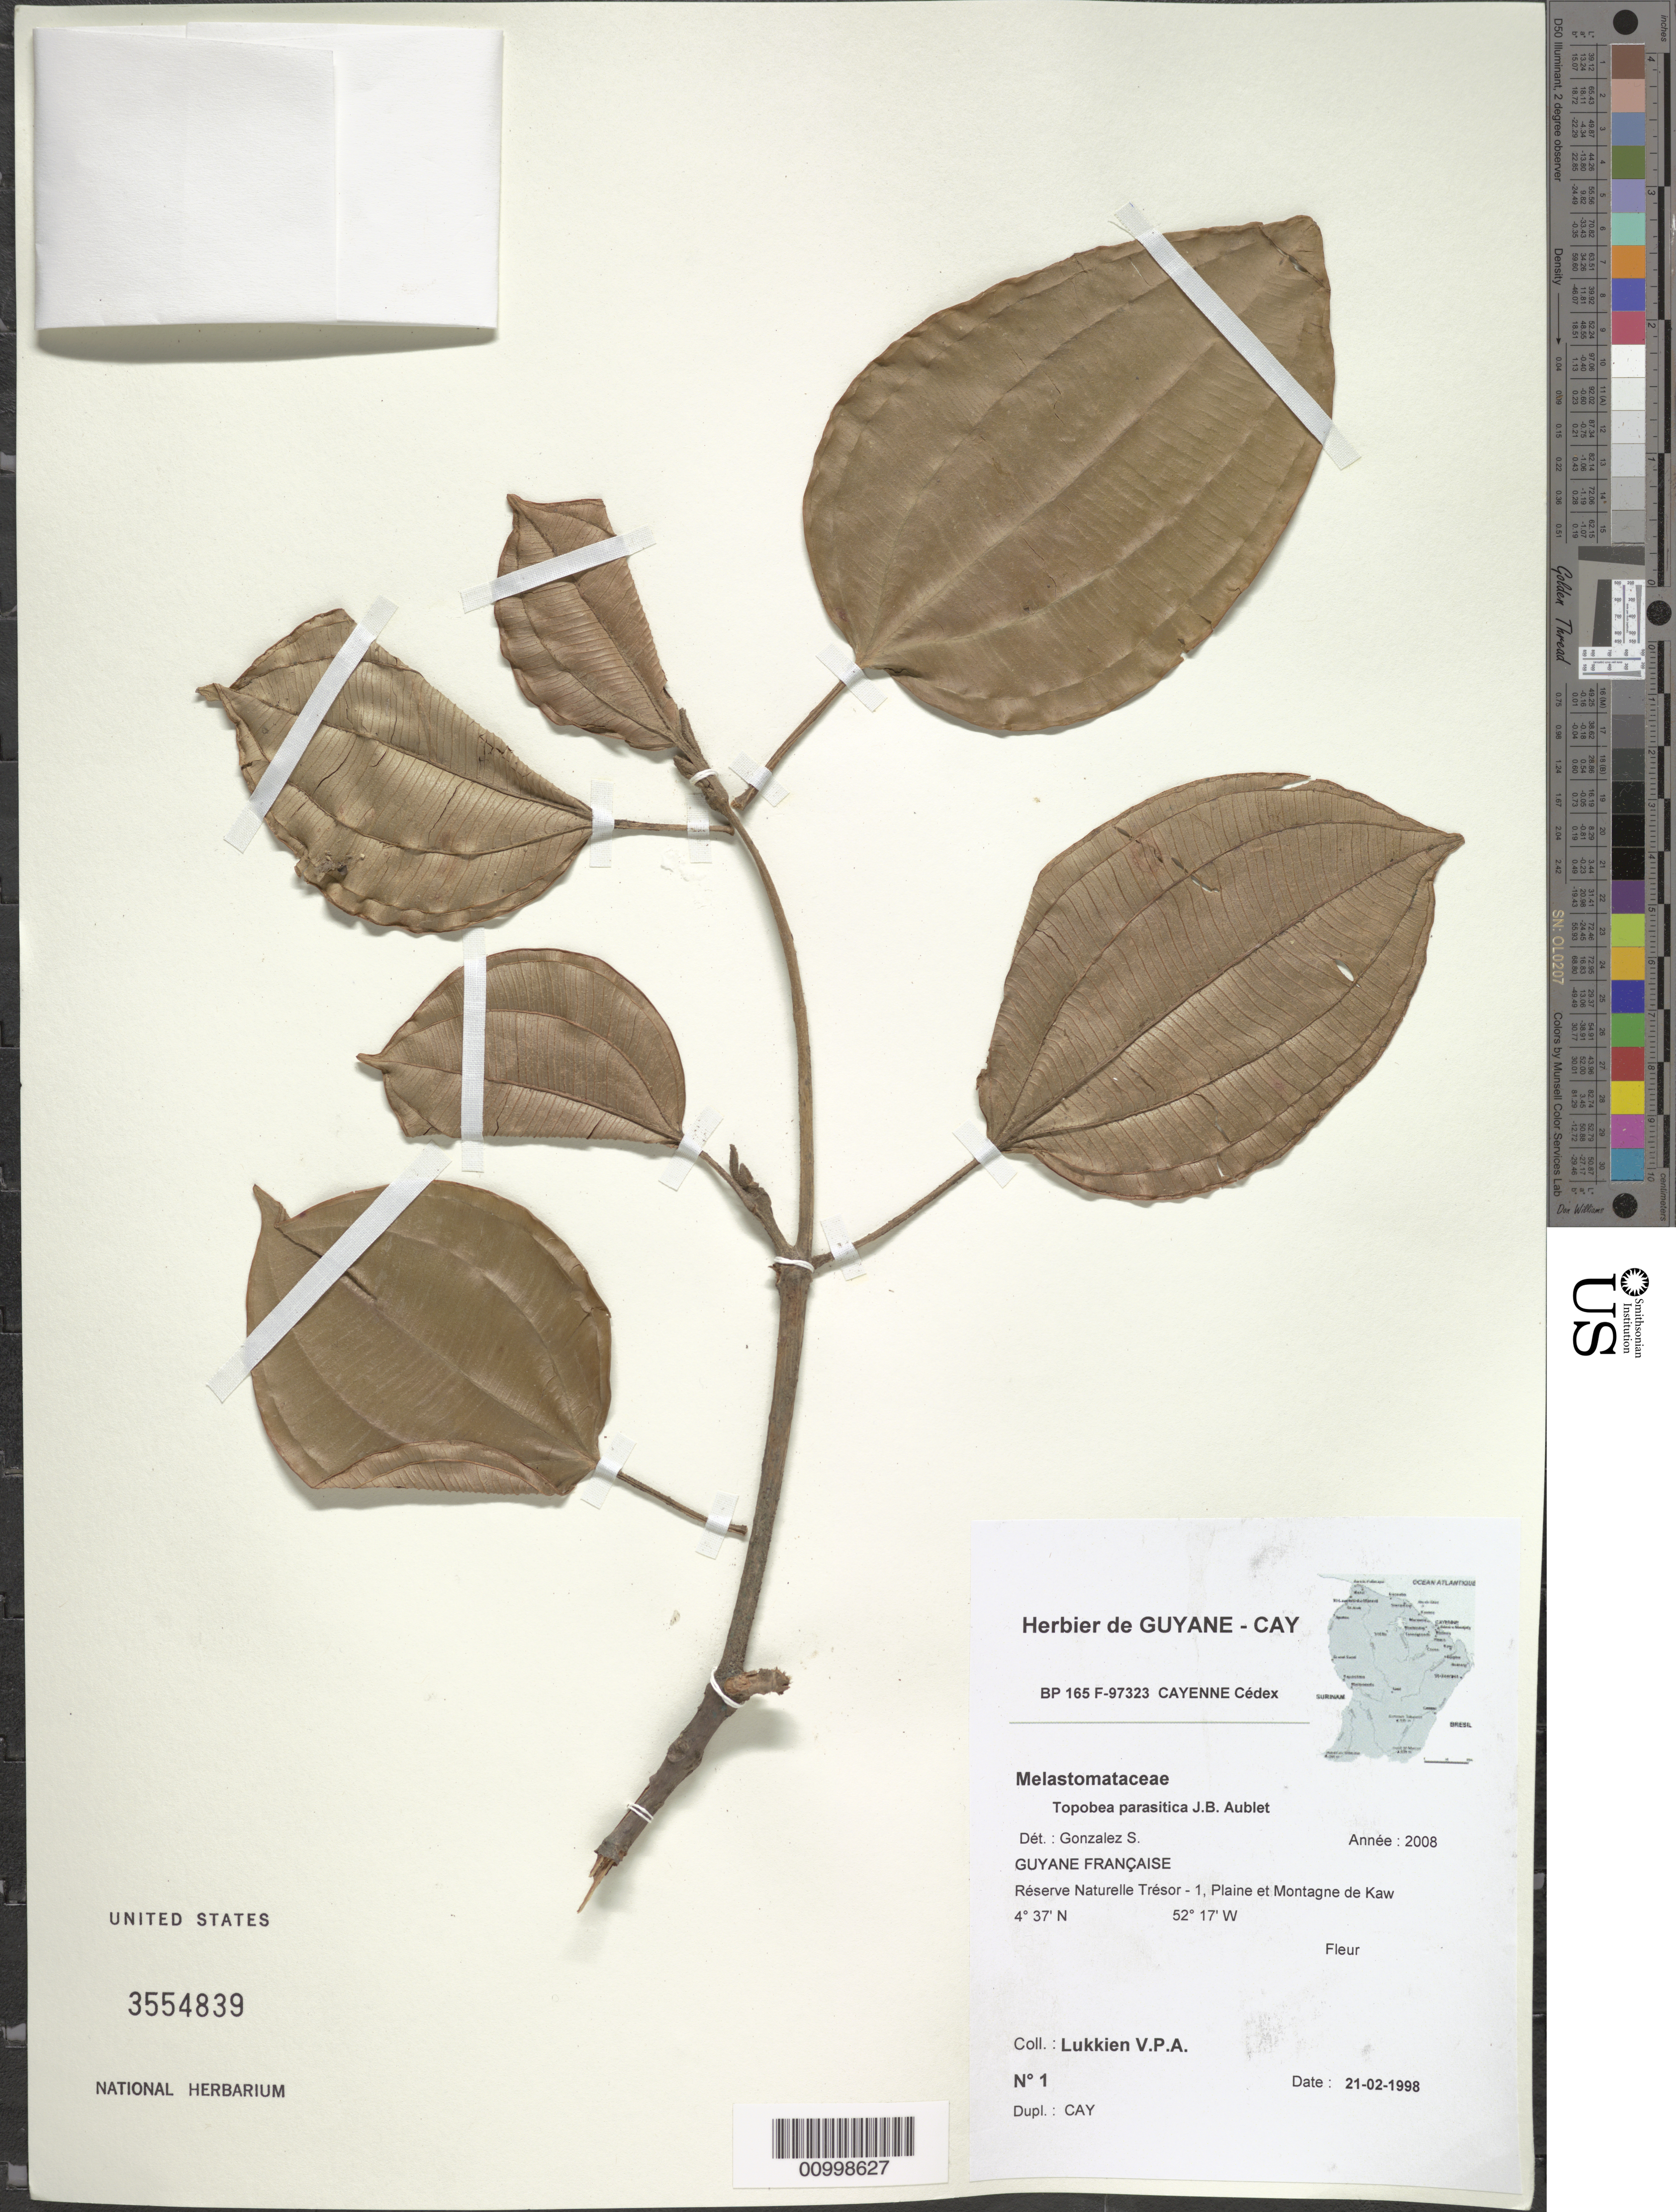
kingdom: Plantae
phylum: Tracheophyta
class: Magnoliopsida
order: Myrtales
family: Melastomataceae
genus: Topobea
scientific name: Topobea parasitica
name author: Aubl.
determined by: Gonzalez, Sophie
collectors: V. Lukkien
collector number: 1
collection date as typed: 21-Feb-98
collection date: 1998-02-21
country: French Guiana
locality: Réserve Naturelle Trésor - 1, Plaine et Montagne de Kaw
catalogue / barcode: US 3554839